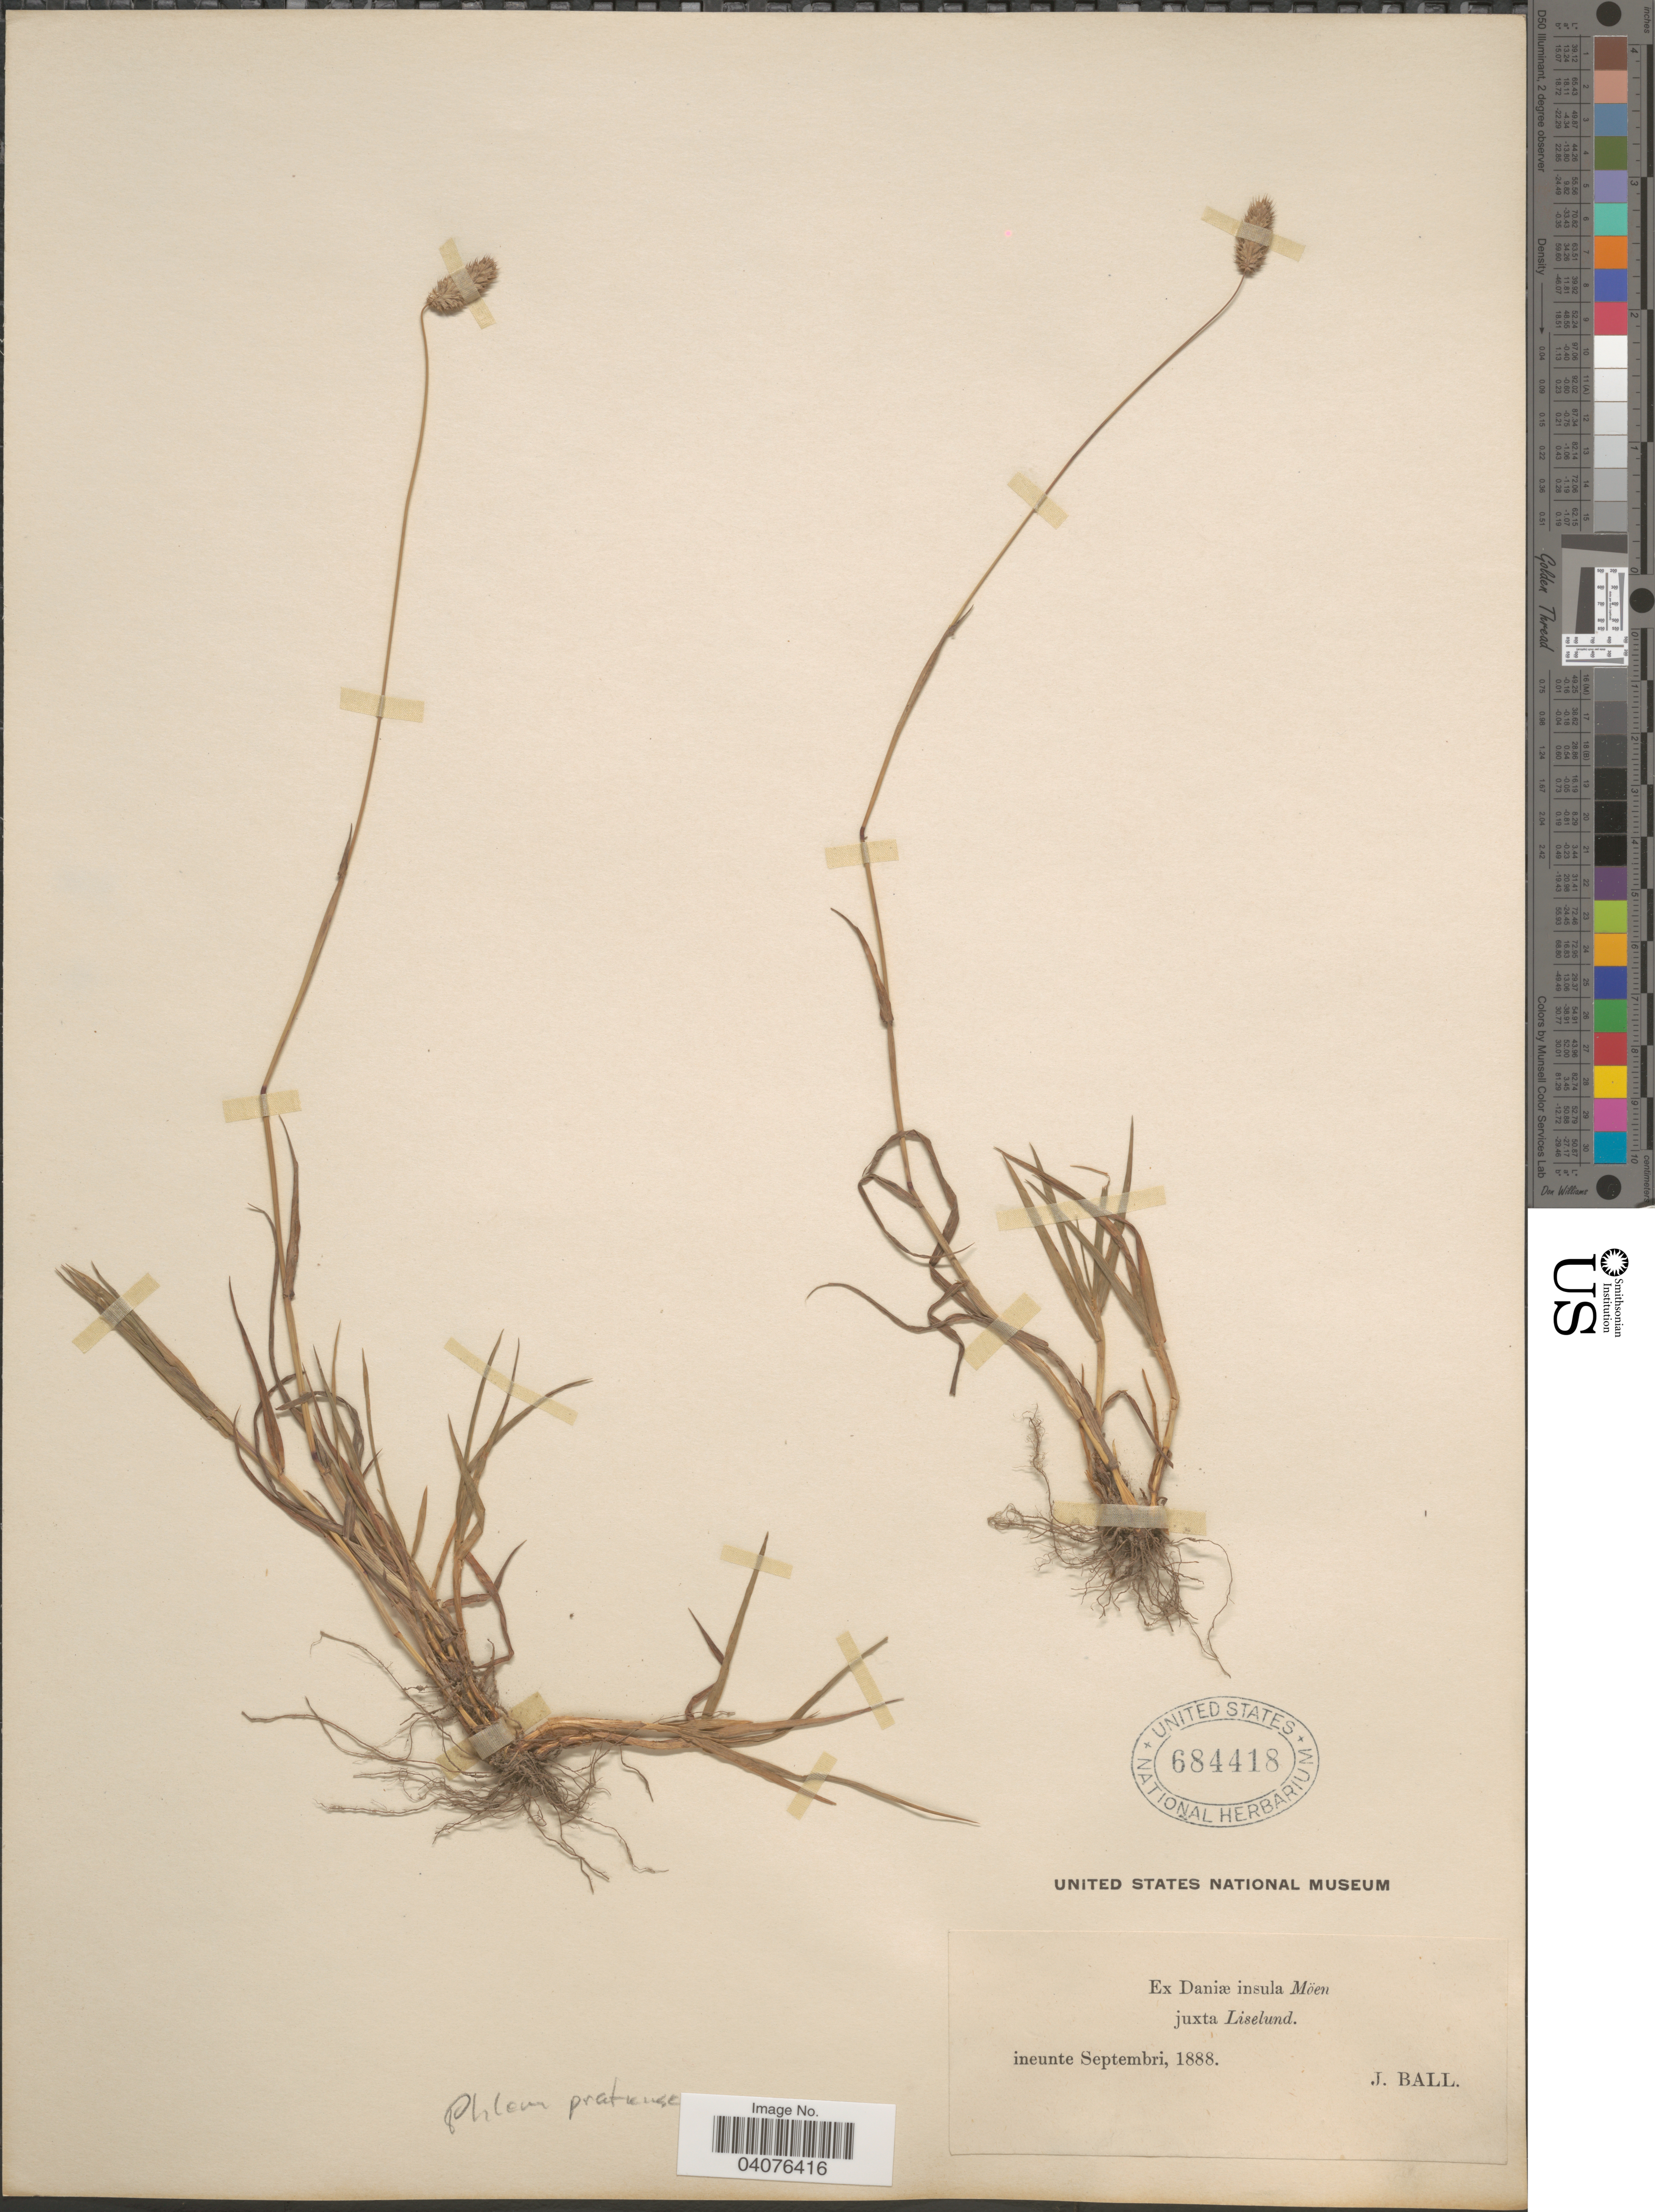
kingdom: Plantae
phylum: Tracheophyta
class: Liliopsida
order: Poales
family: Poaceae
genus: Phleum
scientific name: Phleum pratense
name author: L.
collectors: J. Ball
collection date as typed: ineunte Septembri, 1888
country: Denmark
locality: Daniæ insula Möen juxta Liselund.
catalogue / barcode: US 684418